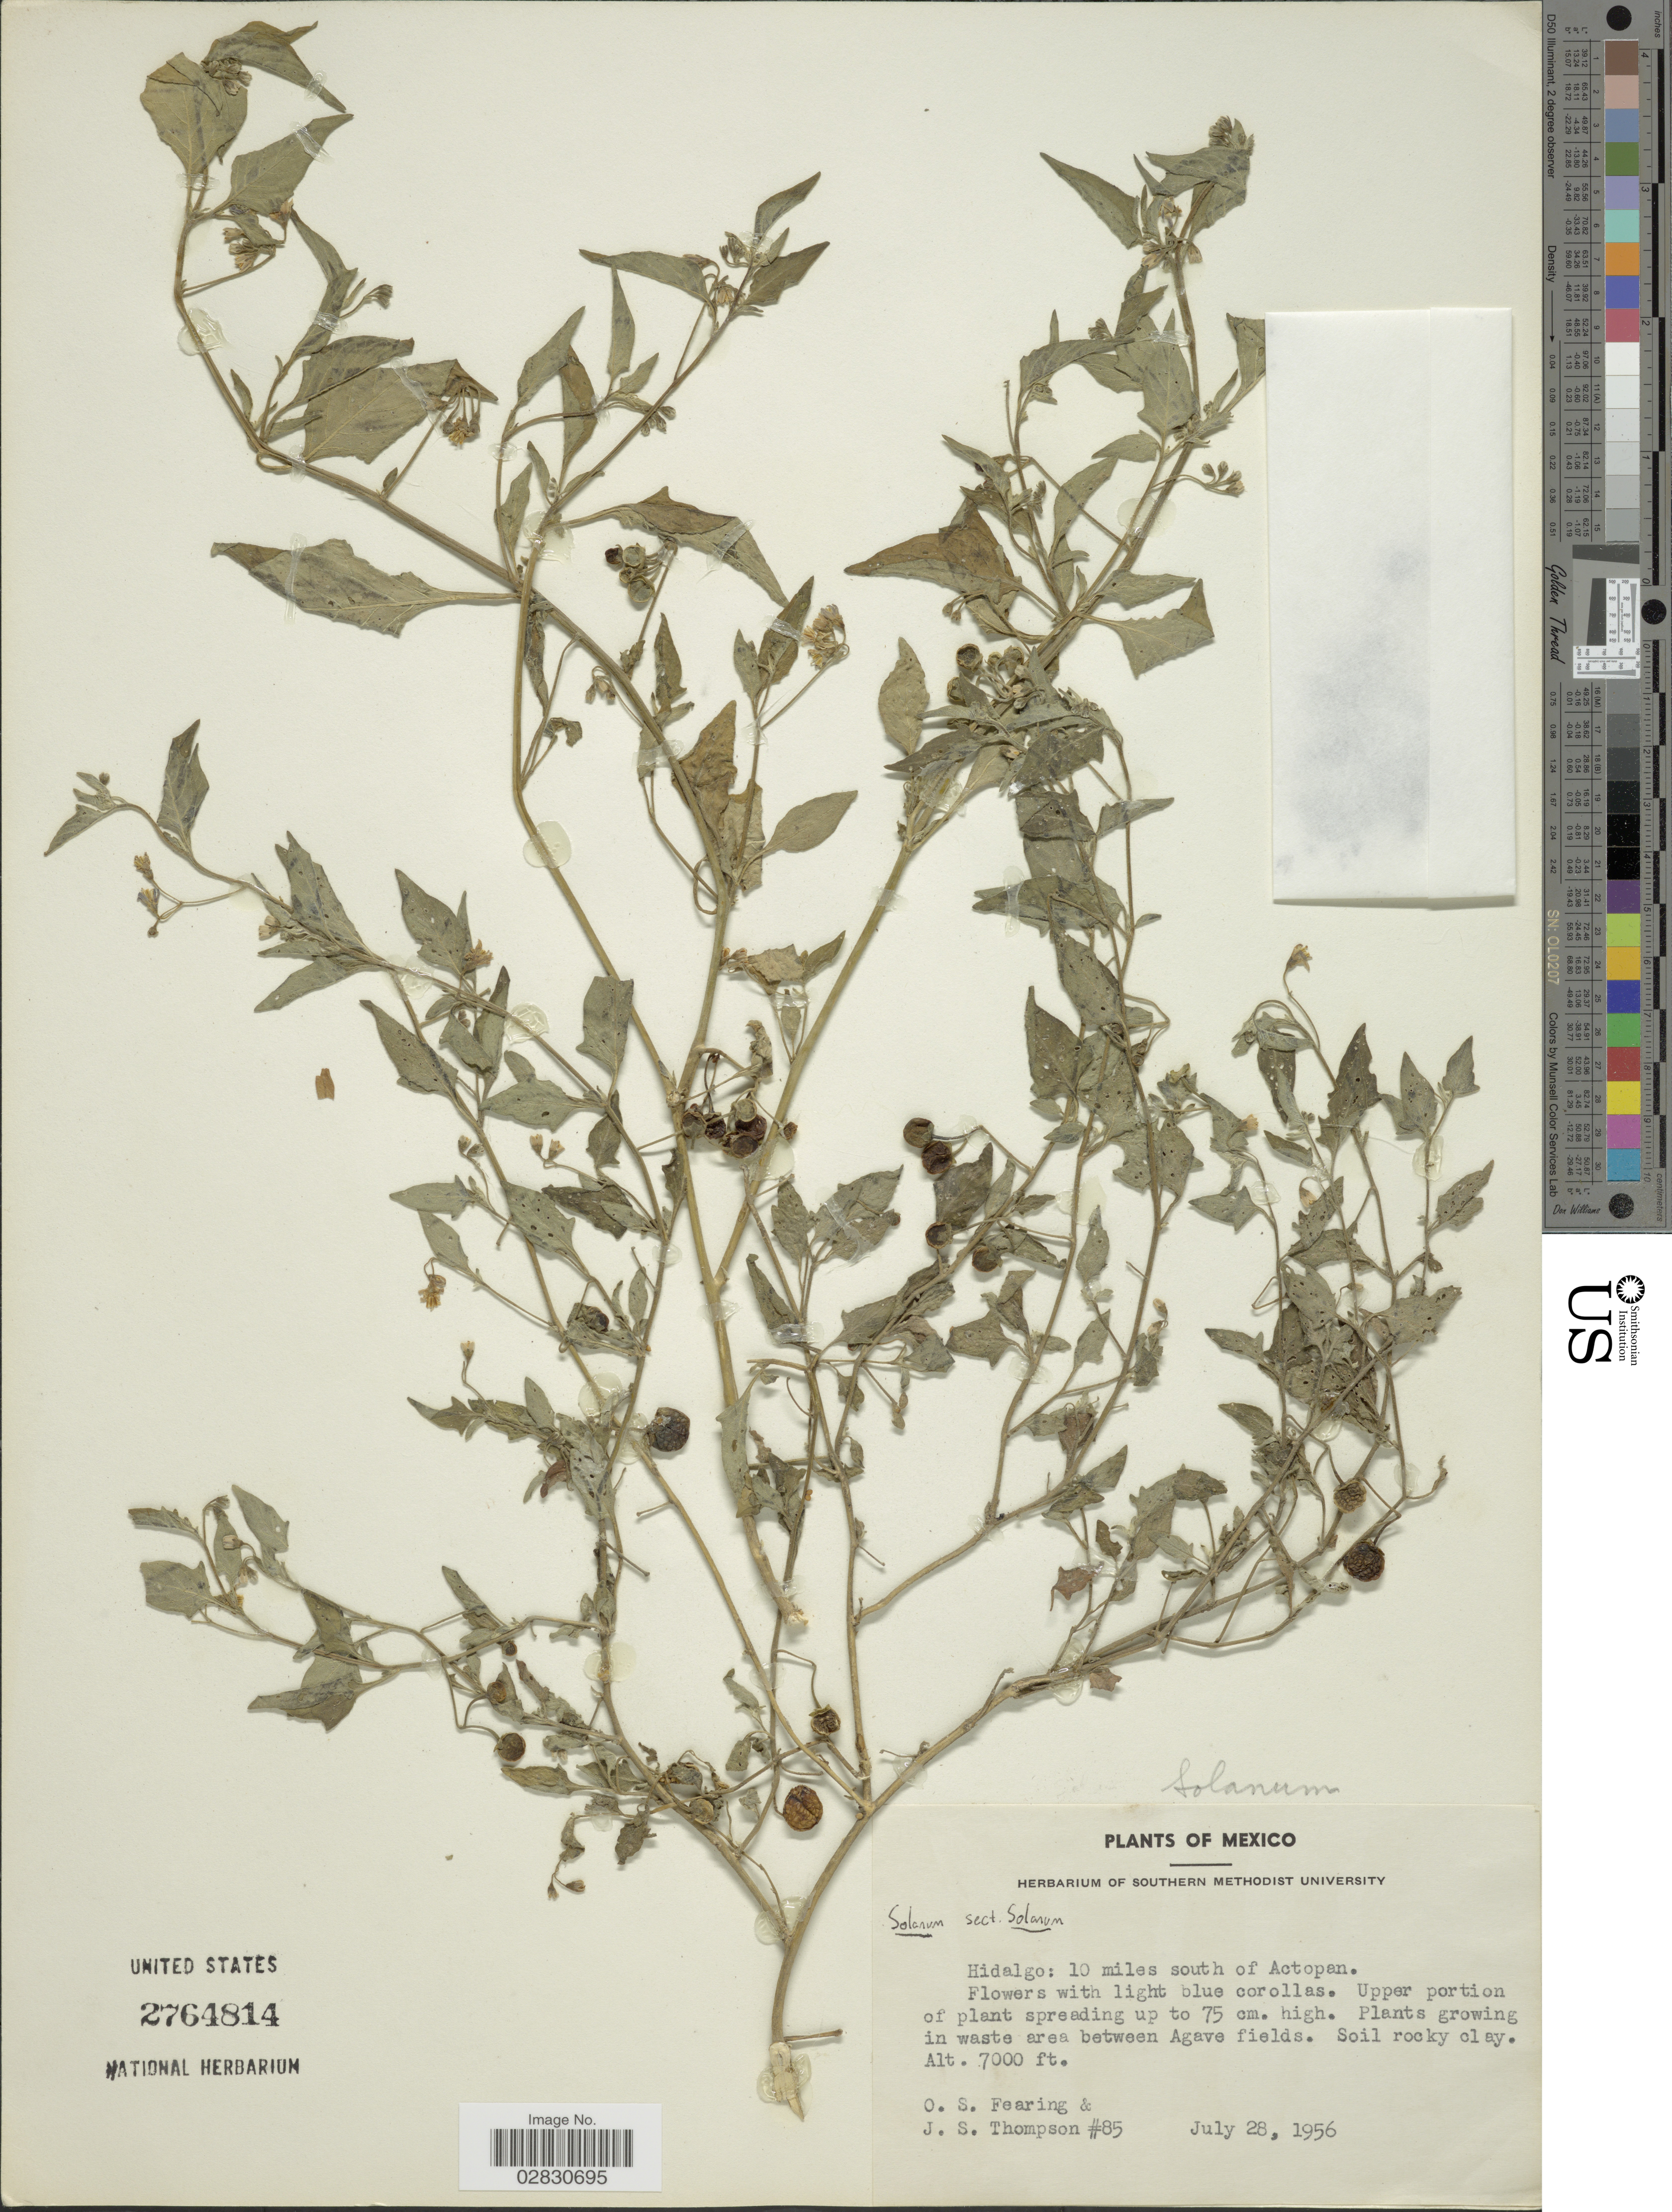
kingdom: Plantae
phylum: Tracheophyta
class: Magnoliopsida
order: Solanales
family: Solanaceae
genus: Solanum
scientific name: Solanum sp.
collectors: O. S. Fearing & J. S. Thompson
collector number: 85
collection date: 1956-07-28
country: Mexico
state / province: Hidalgo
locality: Hidalgo: 10 miles south of Actopan.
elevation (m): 2134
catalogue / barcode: US 2764814